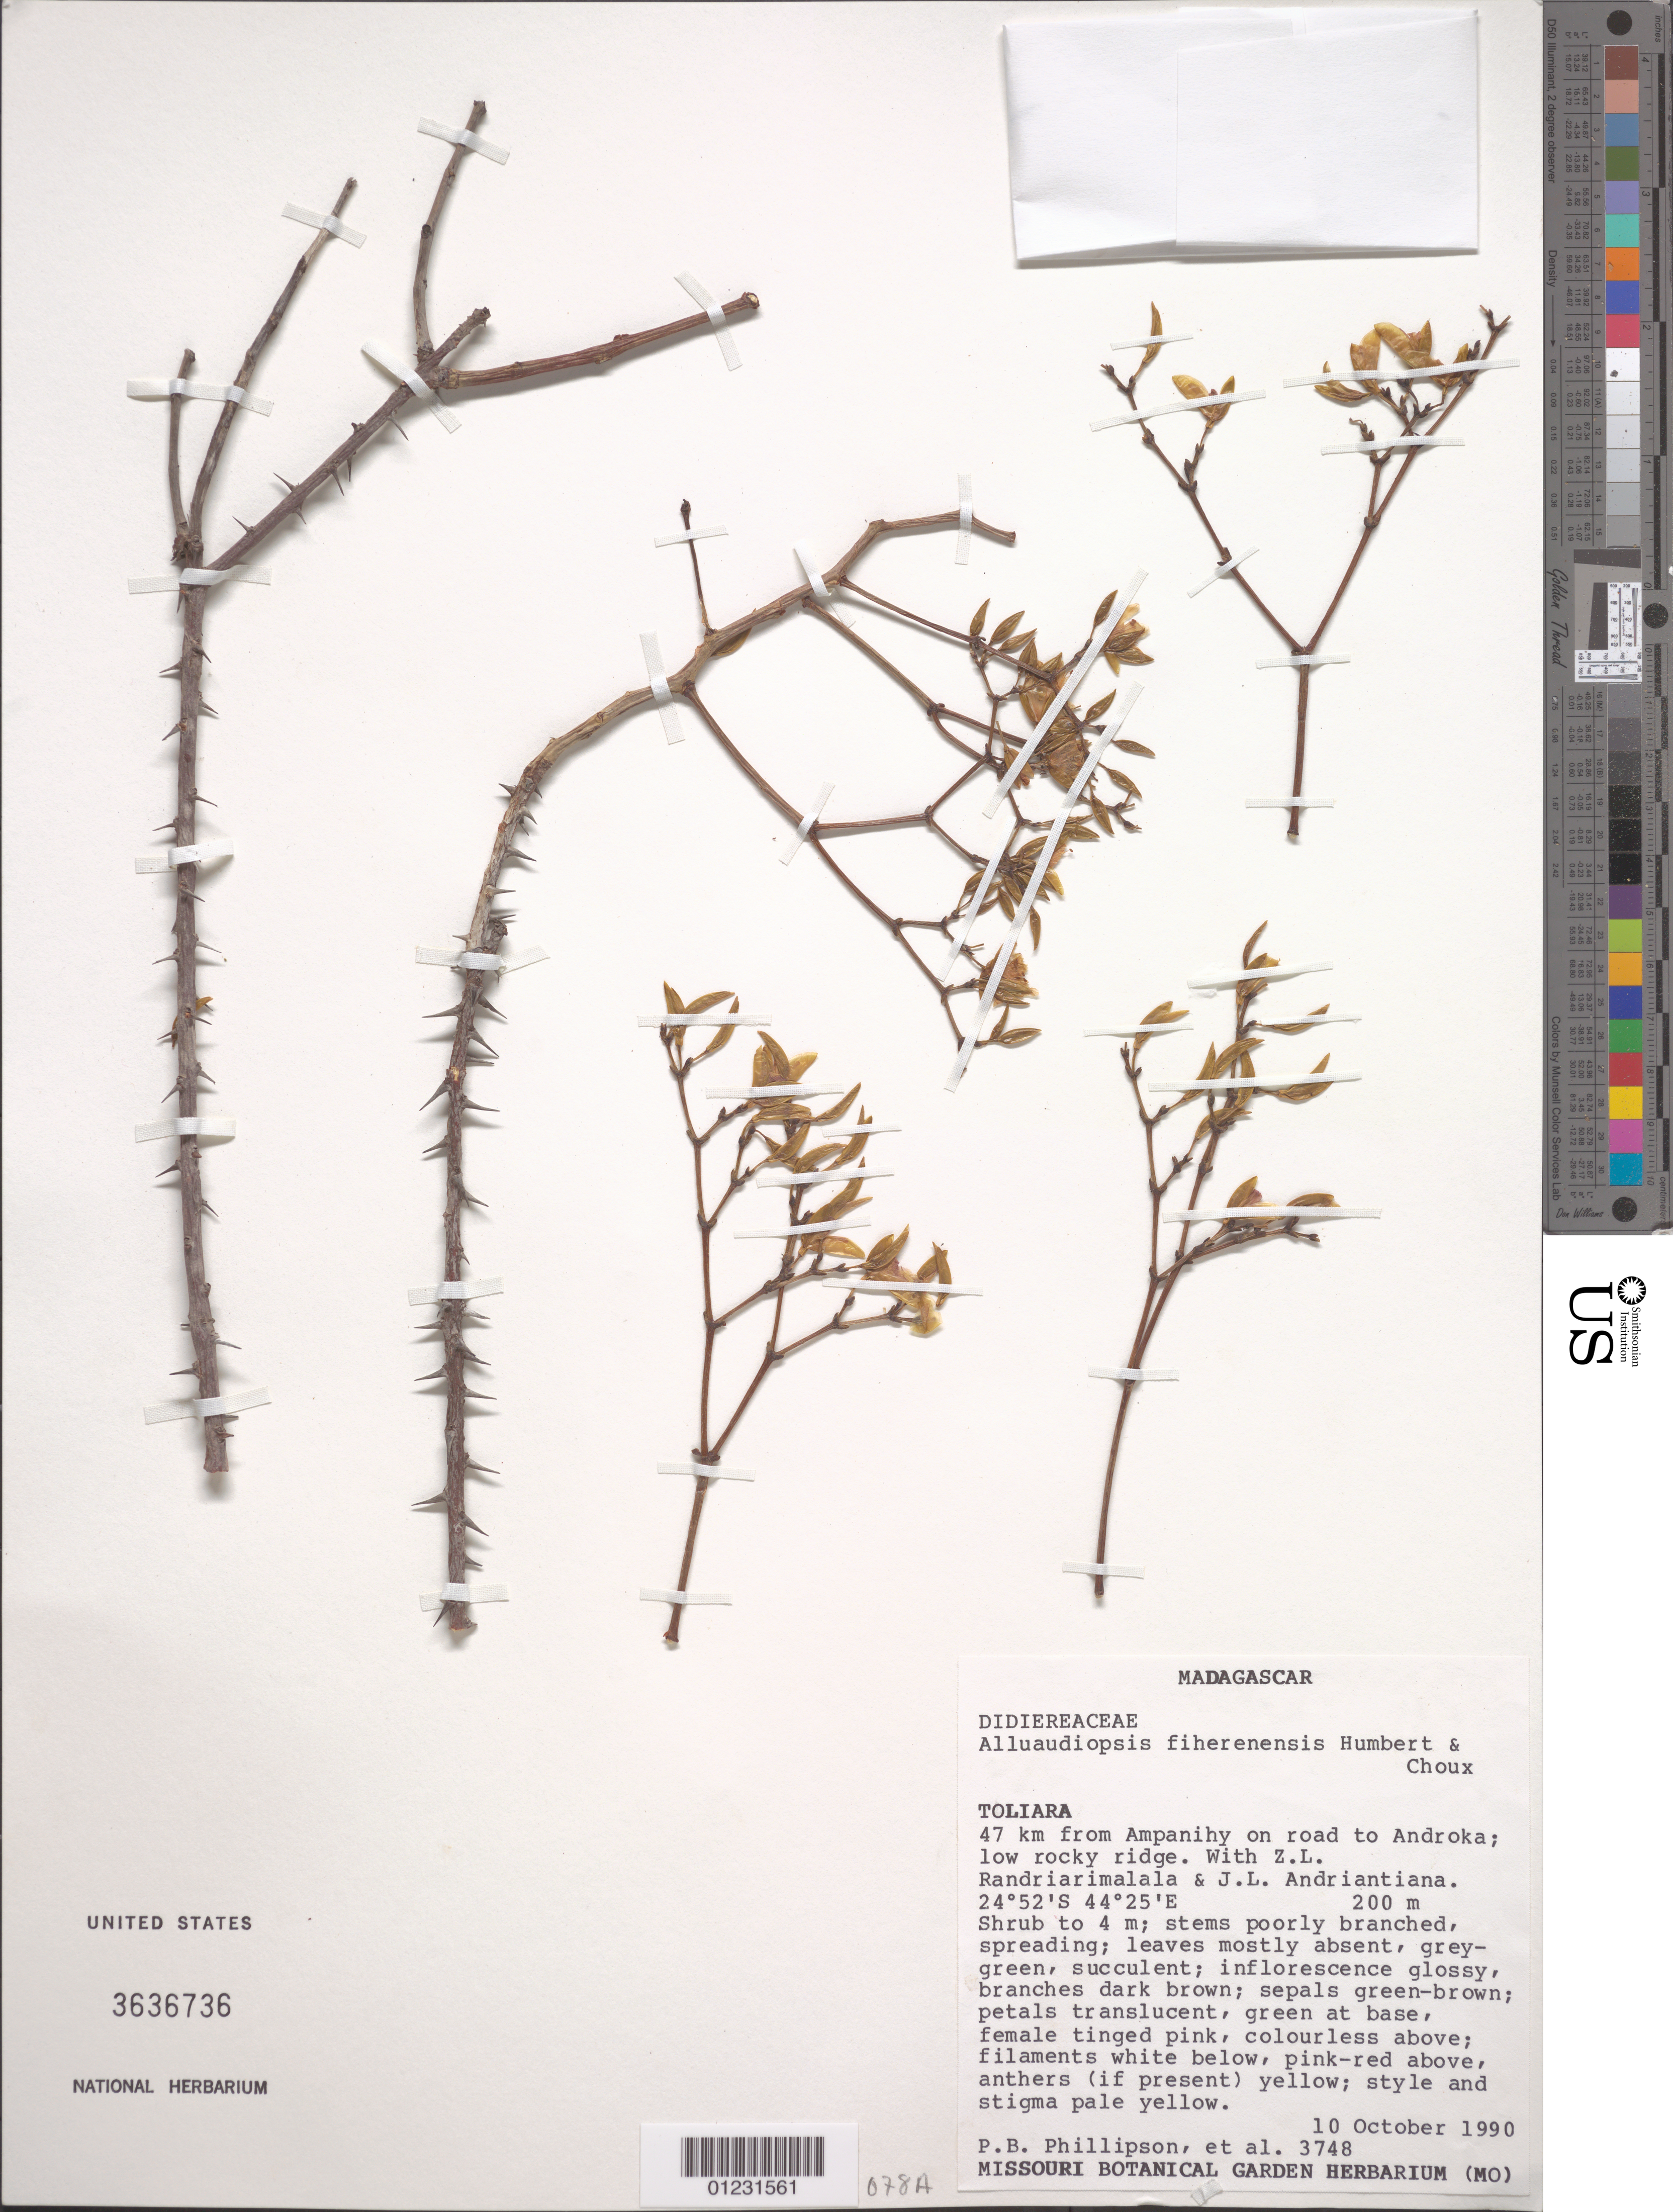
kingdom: Plantae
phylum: Tracheophyta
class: Magnoliopsida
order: Caryophyllales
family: Didiereaceae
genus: Alluaudiopsis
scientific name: Alluaudiopsis fiberenensis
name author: Humbert & Choux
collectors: G. Herrera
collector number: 3748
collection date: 1995-01-30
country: Costa Rica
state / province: Puntarenas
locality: Coto Brus.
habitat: Low rocky ridge.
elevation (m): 2000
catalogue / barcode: US 3636736